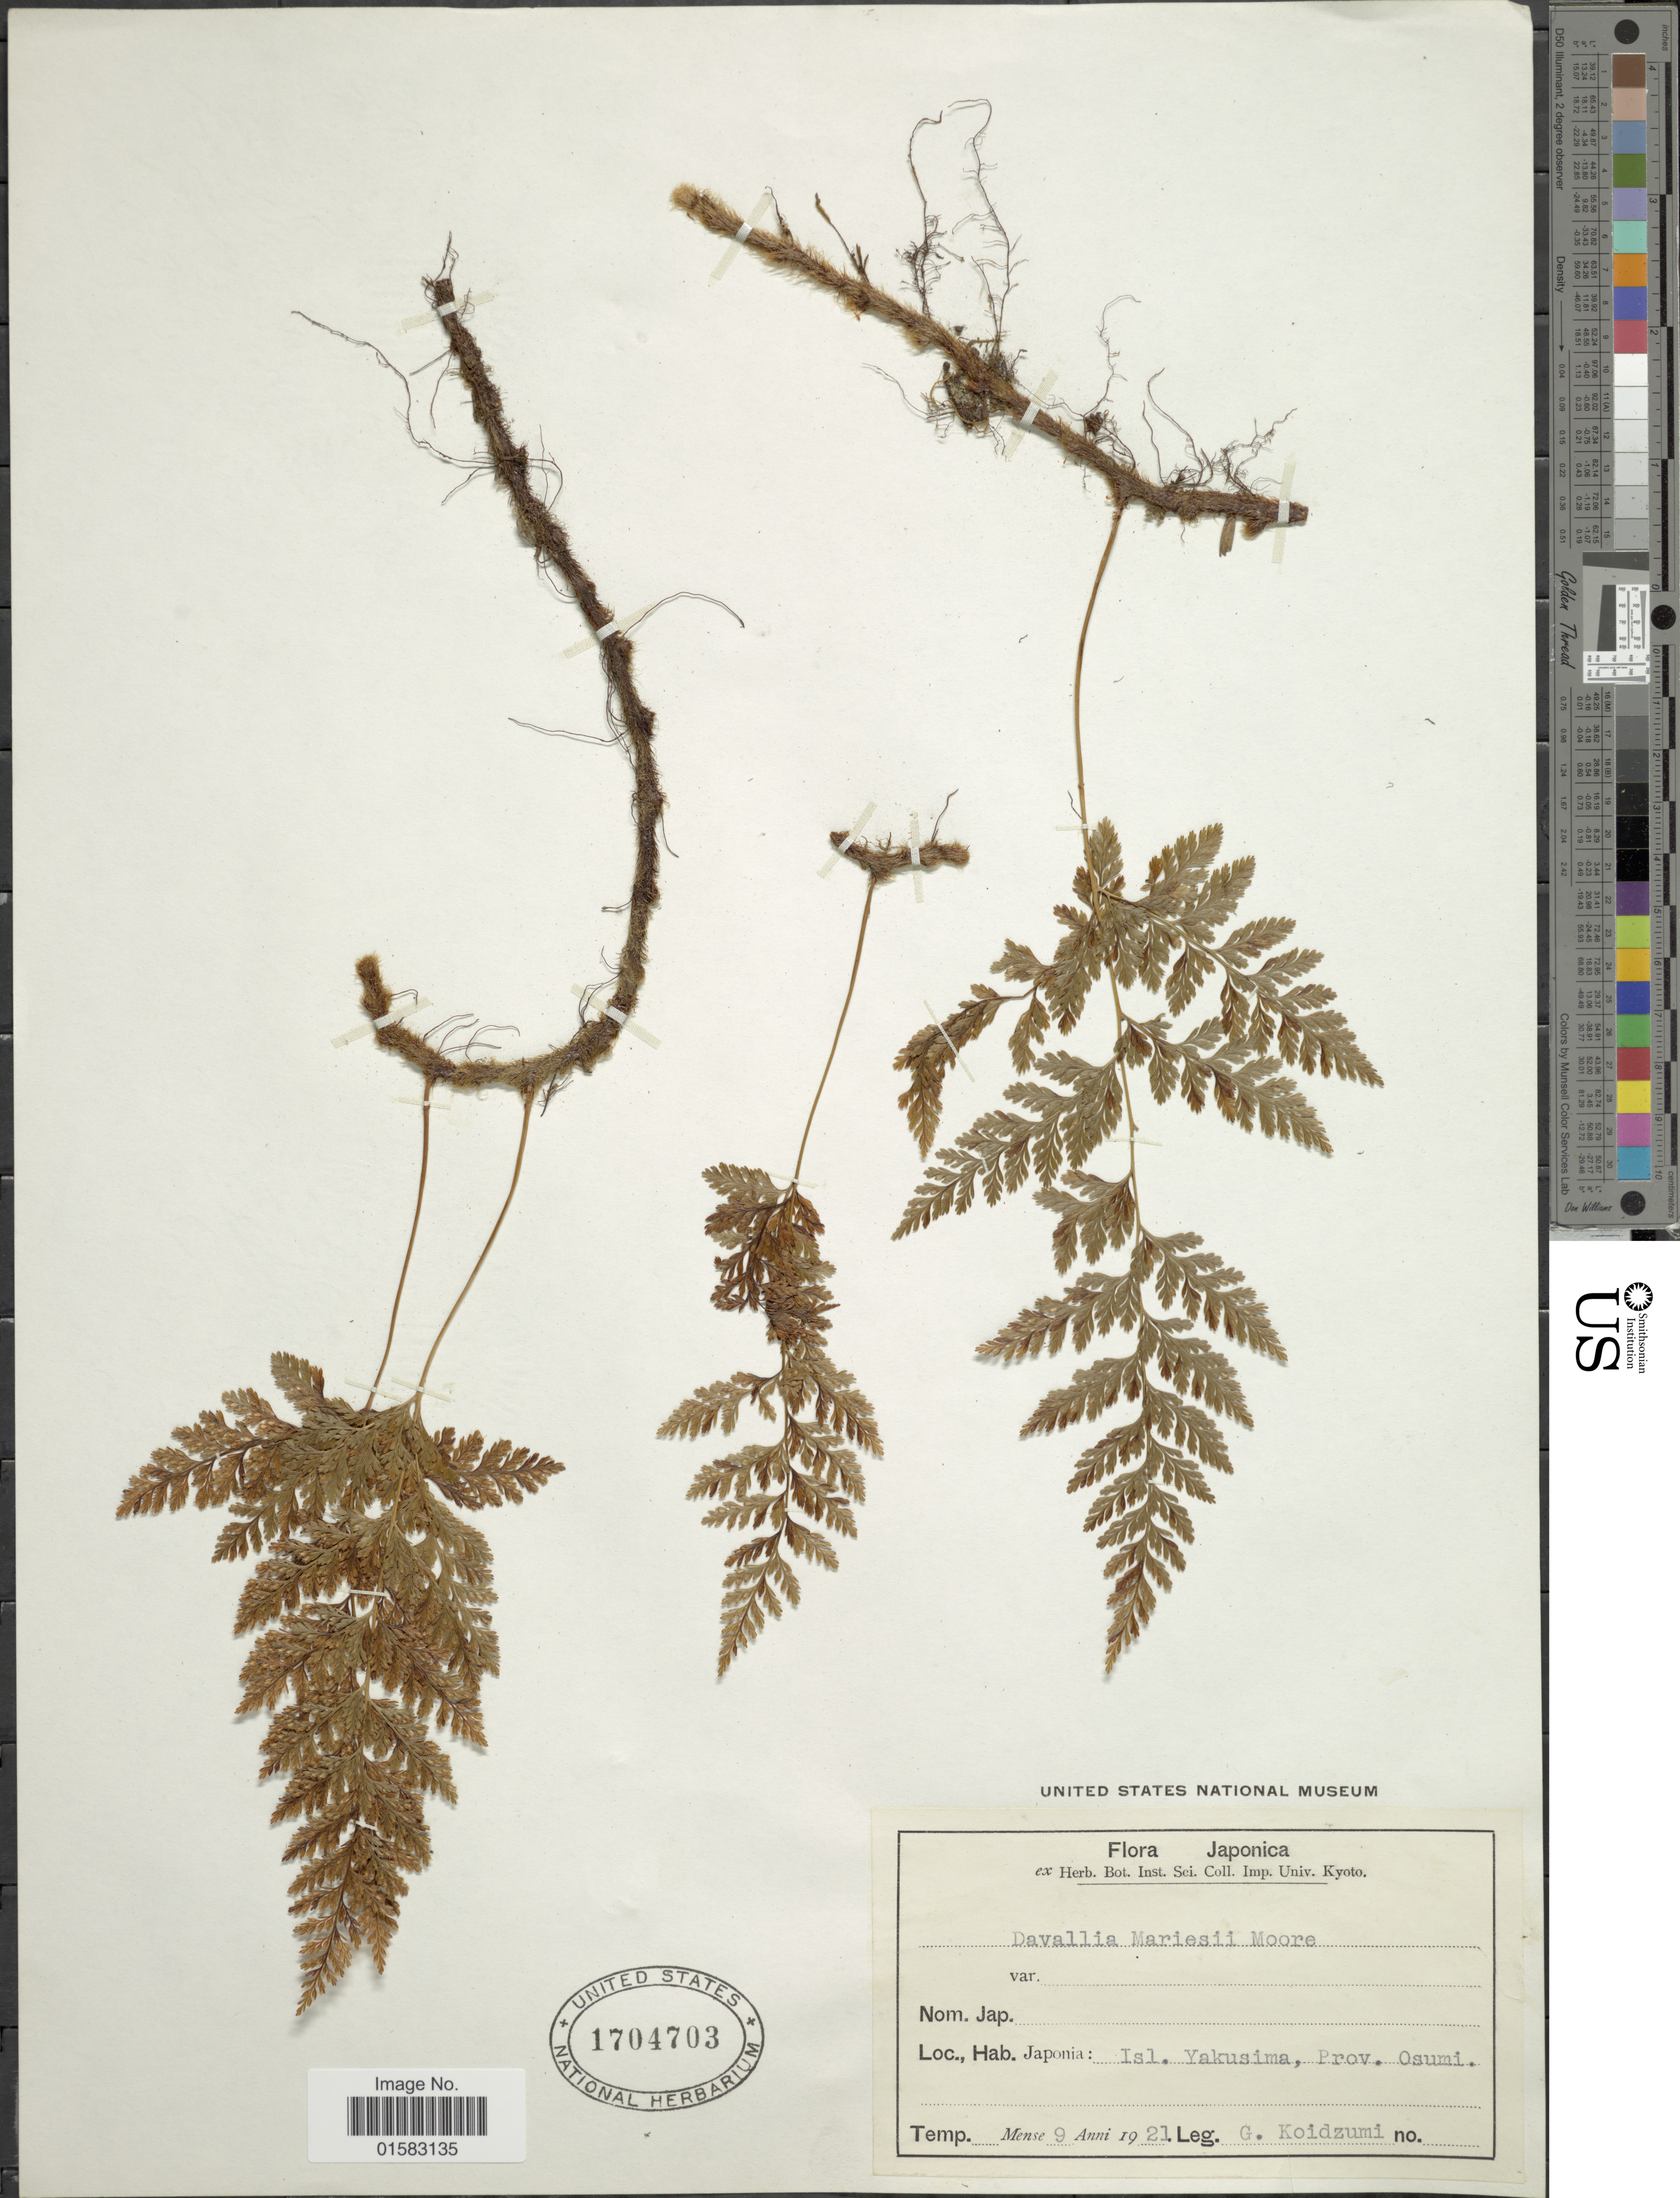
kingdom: Plantae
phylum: Tracheophyta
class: Polypodiopsida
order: Polypodiales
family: Davalliaceae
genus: Davallia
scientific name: Davallia trichomanoides var. trichomanoides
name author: Blume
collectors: G. Koidzumi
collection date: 1921-09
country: Japan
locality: Isl. Yakushima, Prov. Osumi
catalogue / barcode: US 1704703